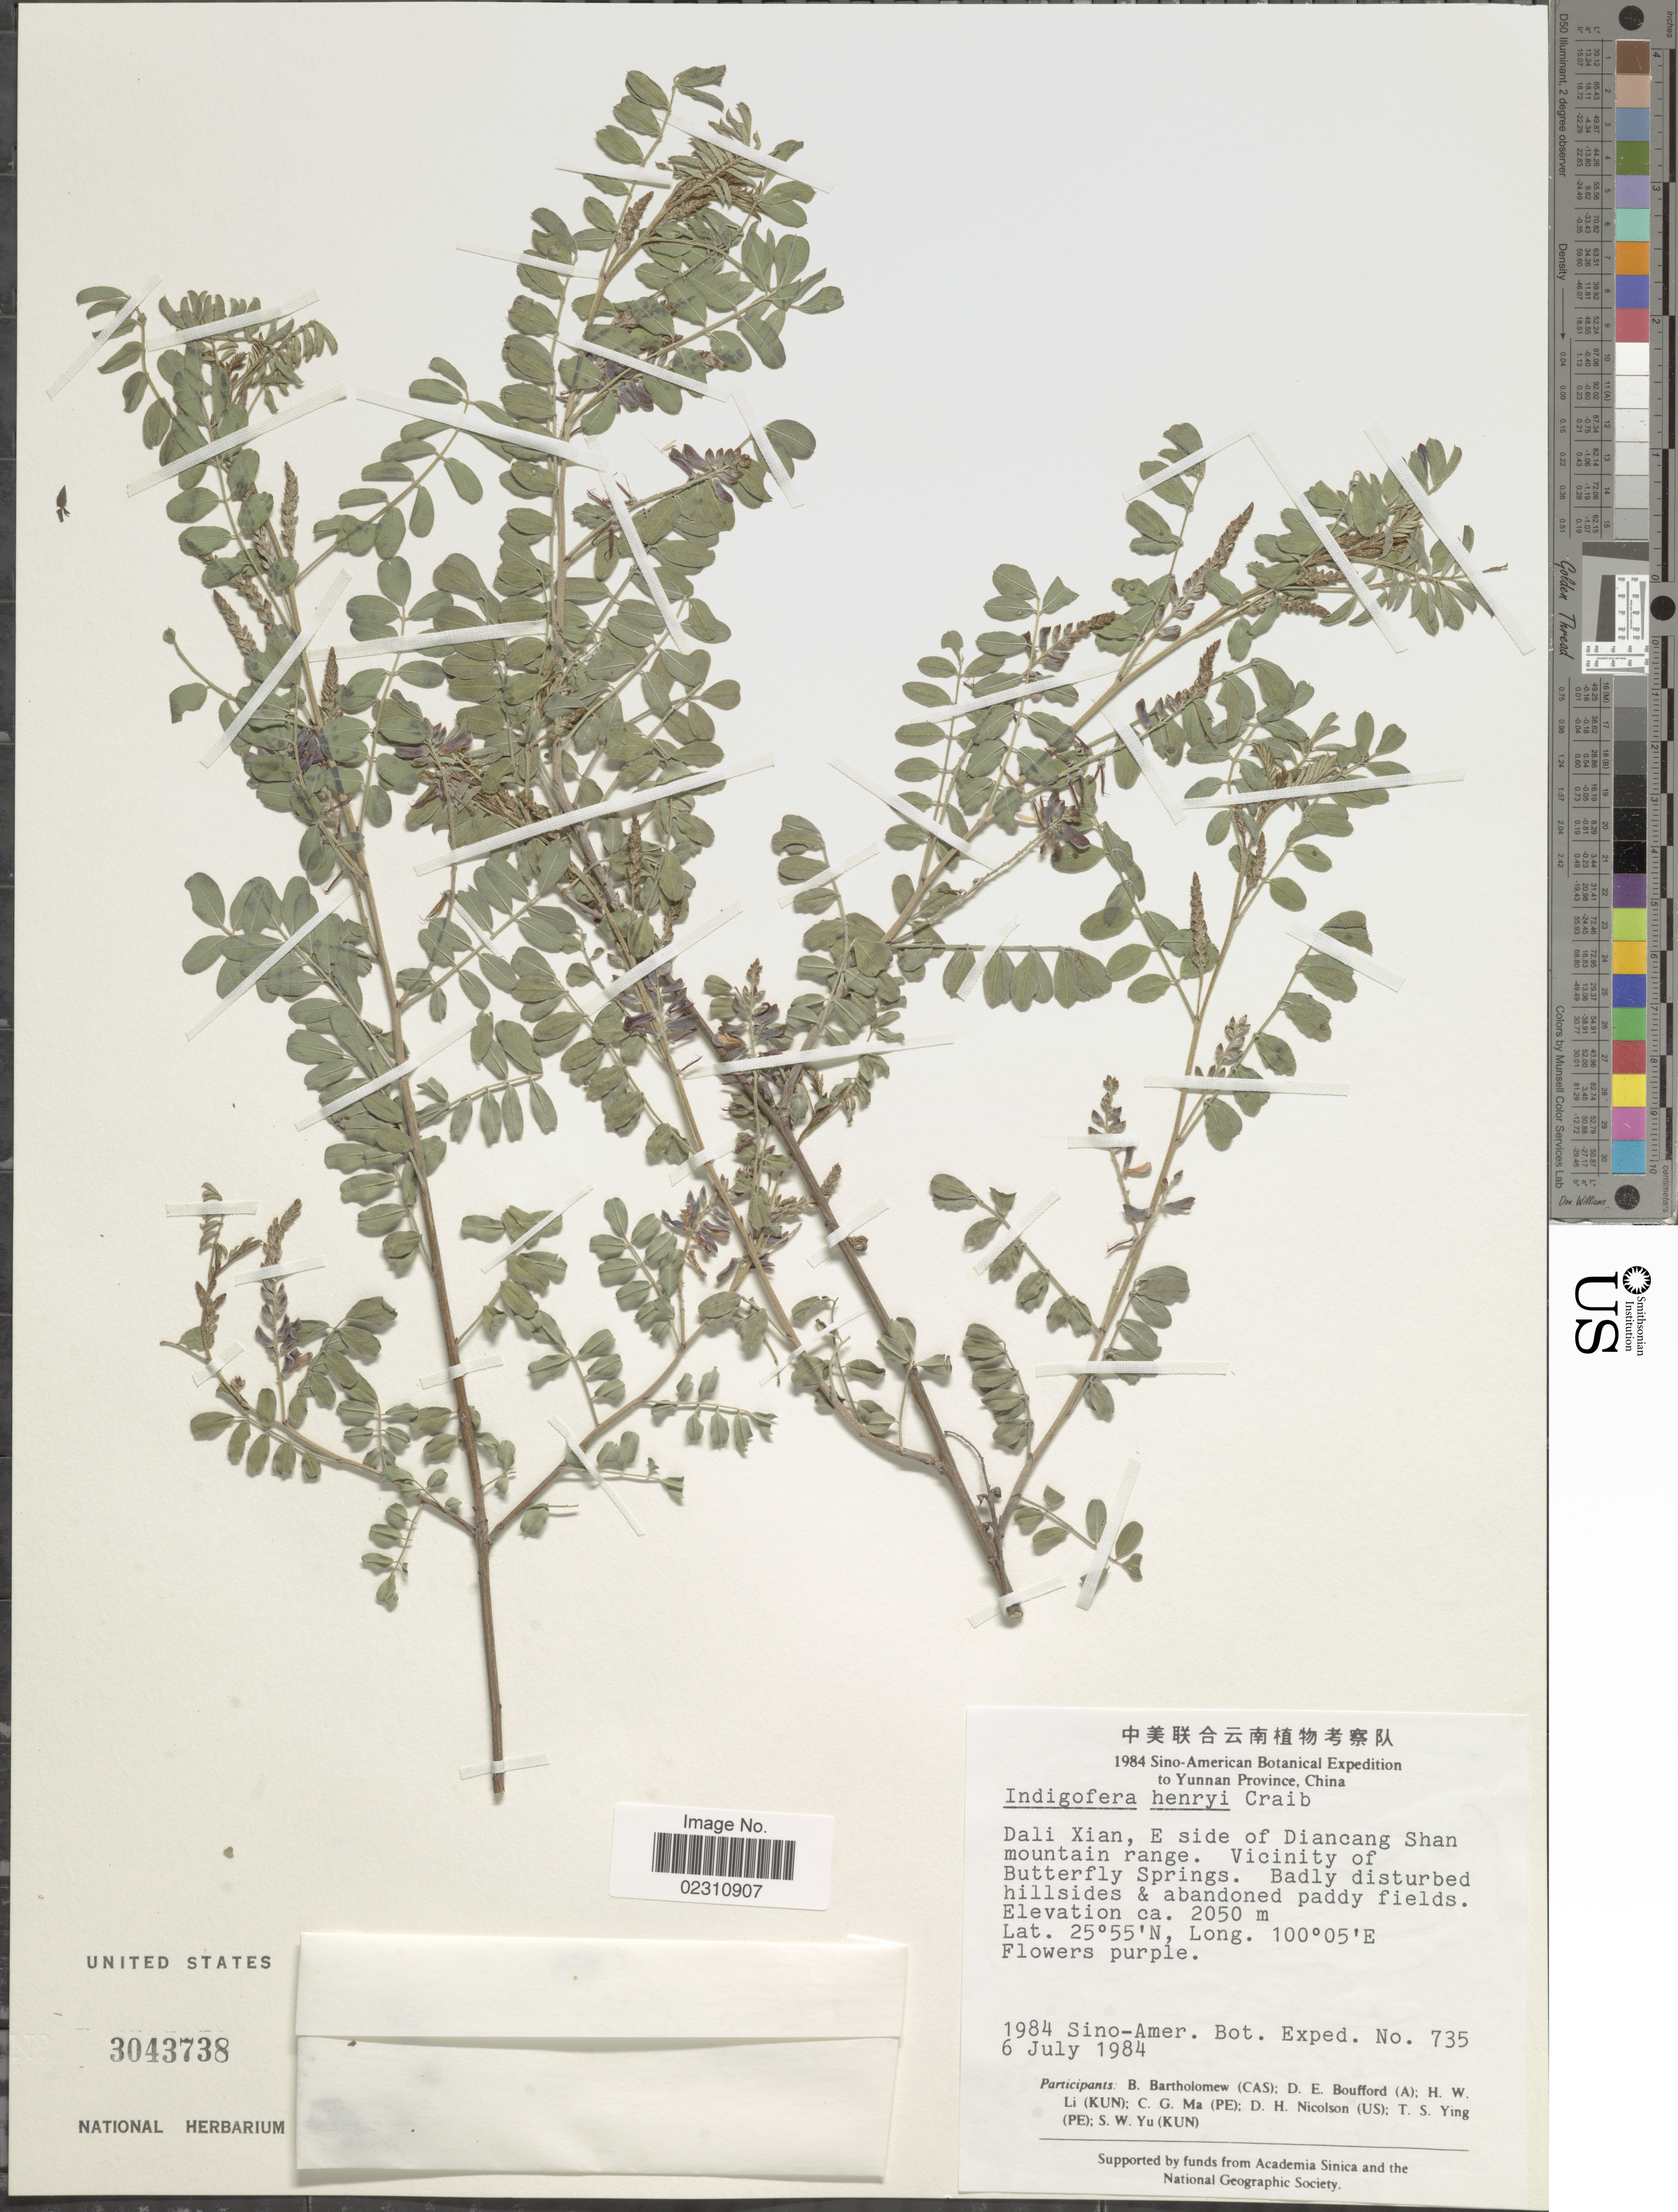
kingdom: Plantae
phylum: Tracheophyta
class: Magnoliopsida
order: Fabales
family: Fabaceae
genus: Indigofera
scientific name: Indigofera henryi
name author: Craib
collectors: Sino-Amer. Bot. Exped. 1984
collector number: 735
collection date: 1984-07-06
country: China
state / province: Yunnan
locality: Yunnan Province, Dali Xian, E side of Diancang Shan mountain range. Vicinity of Butterly Springs.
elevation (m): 2050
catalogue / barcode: US 3043738